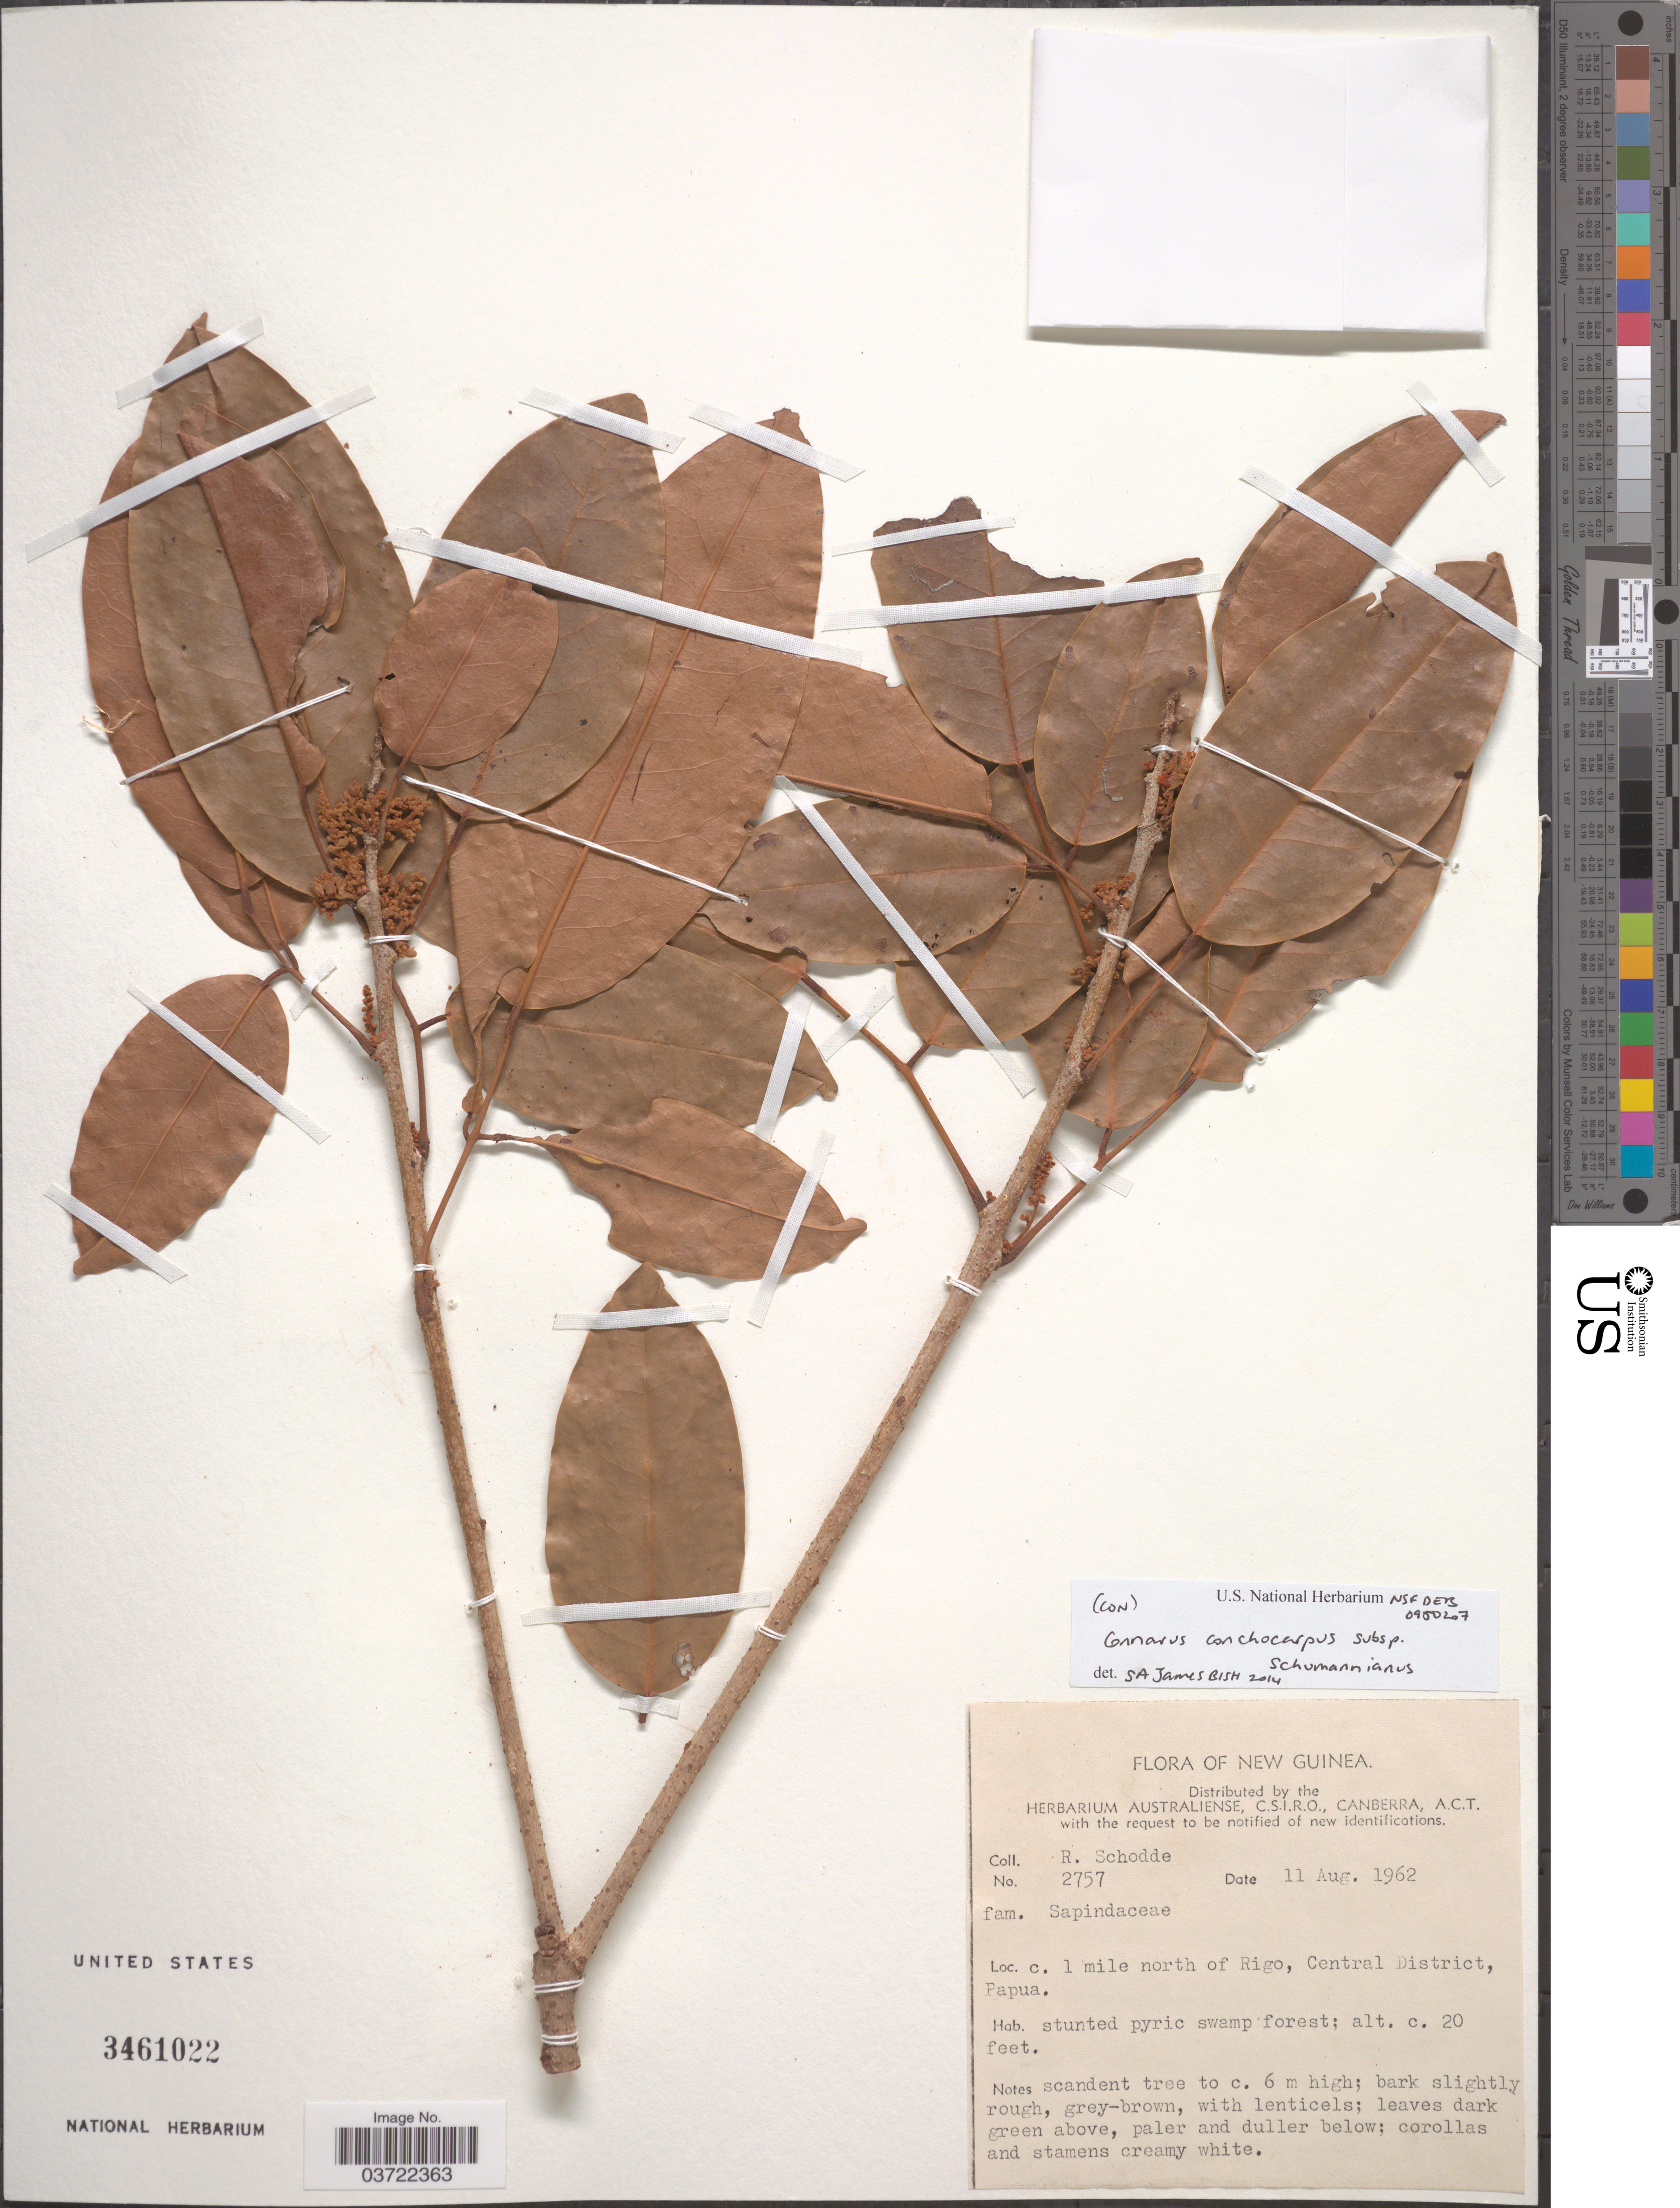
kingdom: Plantae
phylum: Tracheophyta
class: Magnoliopsida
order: Oxalidales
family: Connaraceae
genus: Connarus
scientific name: Connarus conchocarpus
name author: F. Muell.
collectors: R. Schodde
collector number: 2757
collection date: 1962-08-11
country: Papua New Guinea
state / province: Central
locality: New Guinea. c. 1 mile north of Rigo, Central District, Papua.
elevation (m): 6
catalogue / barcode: US 3461022